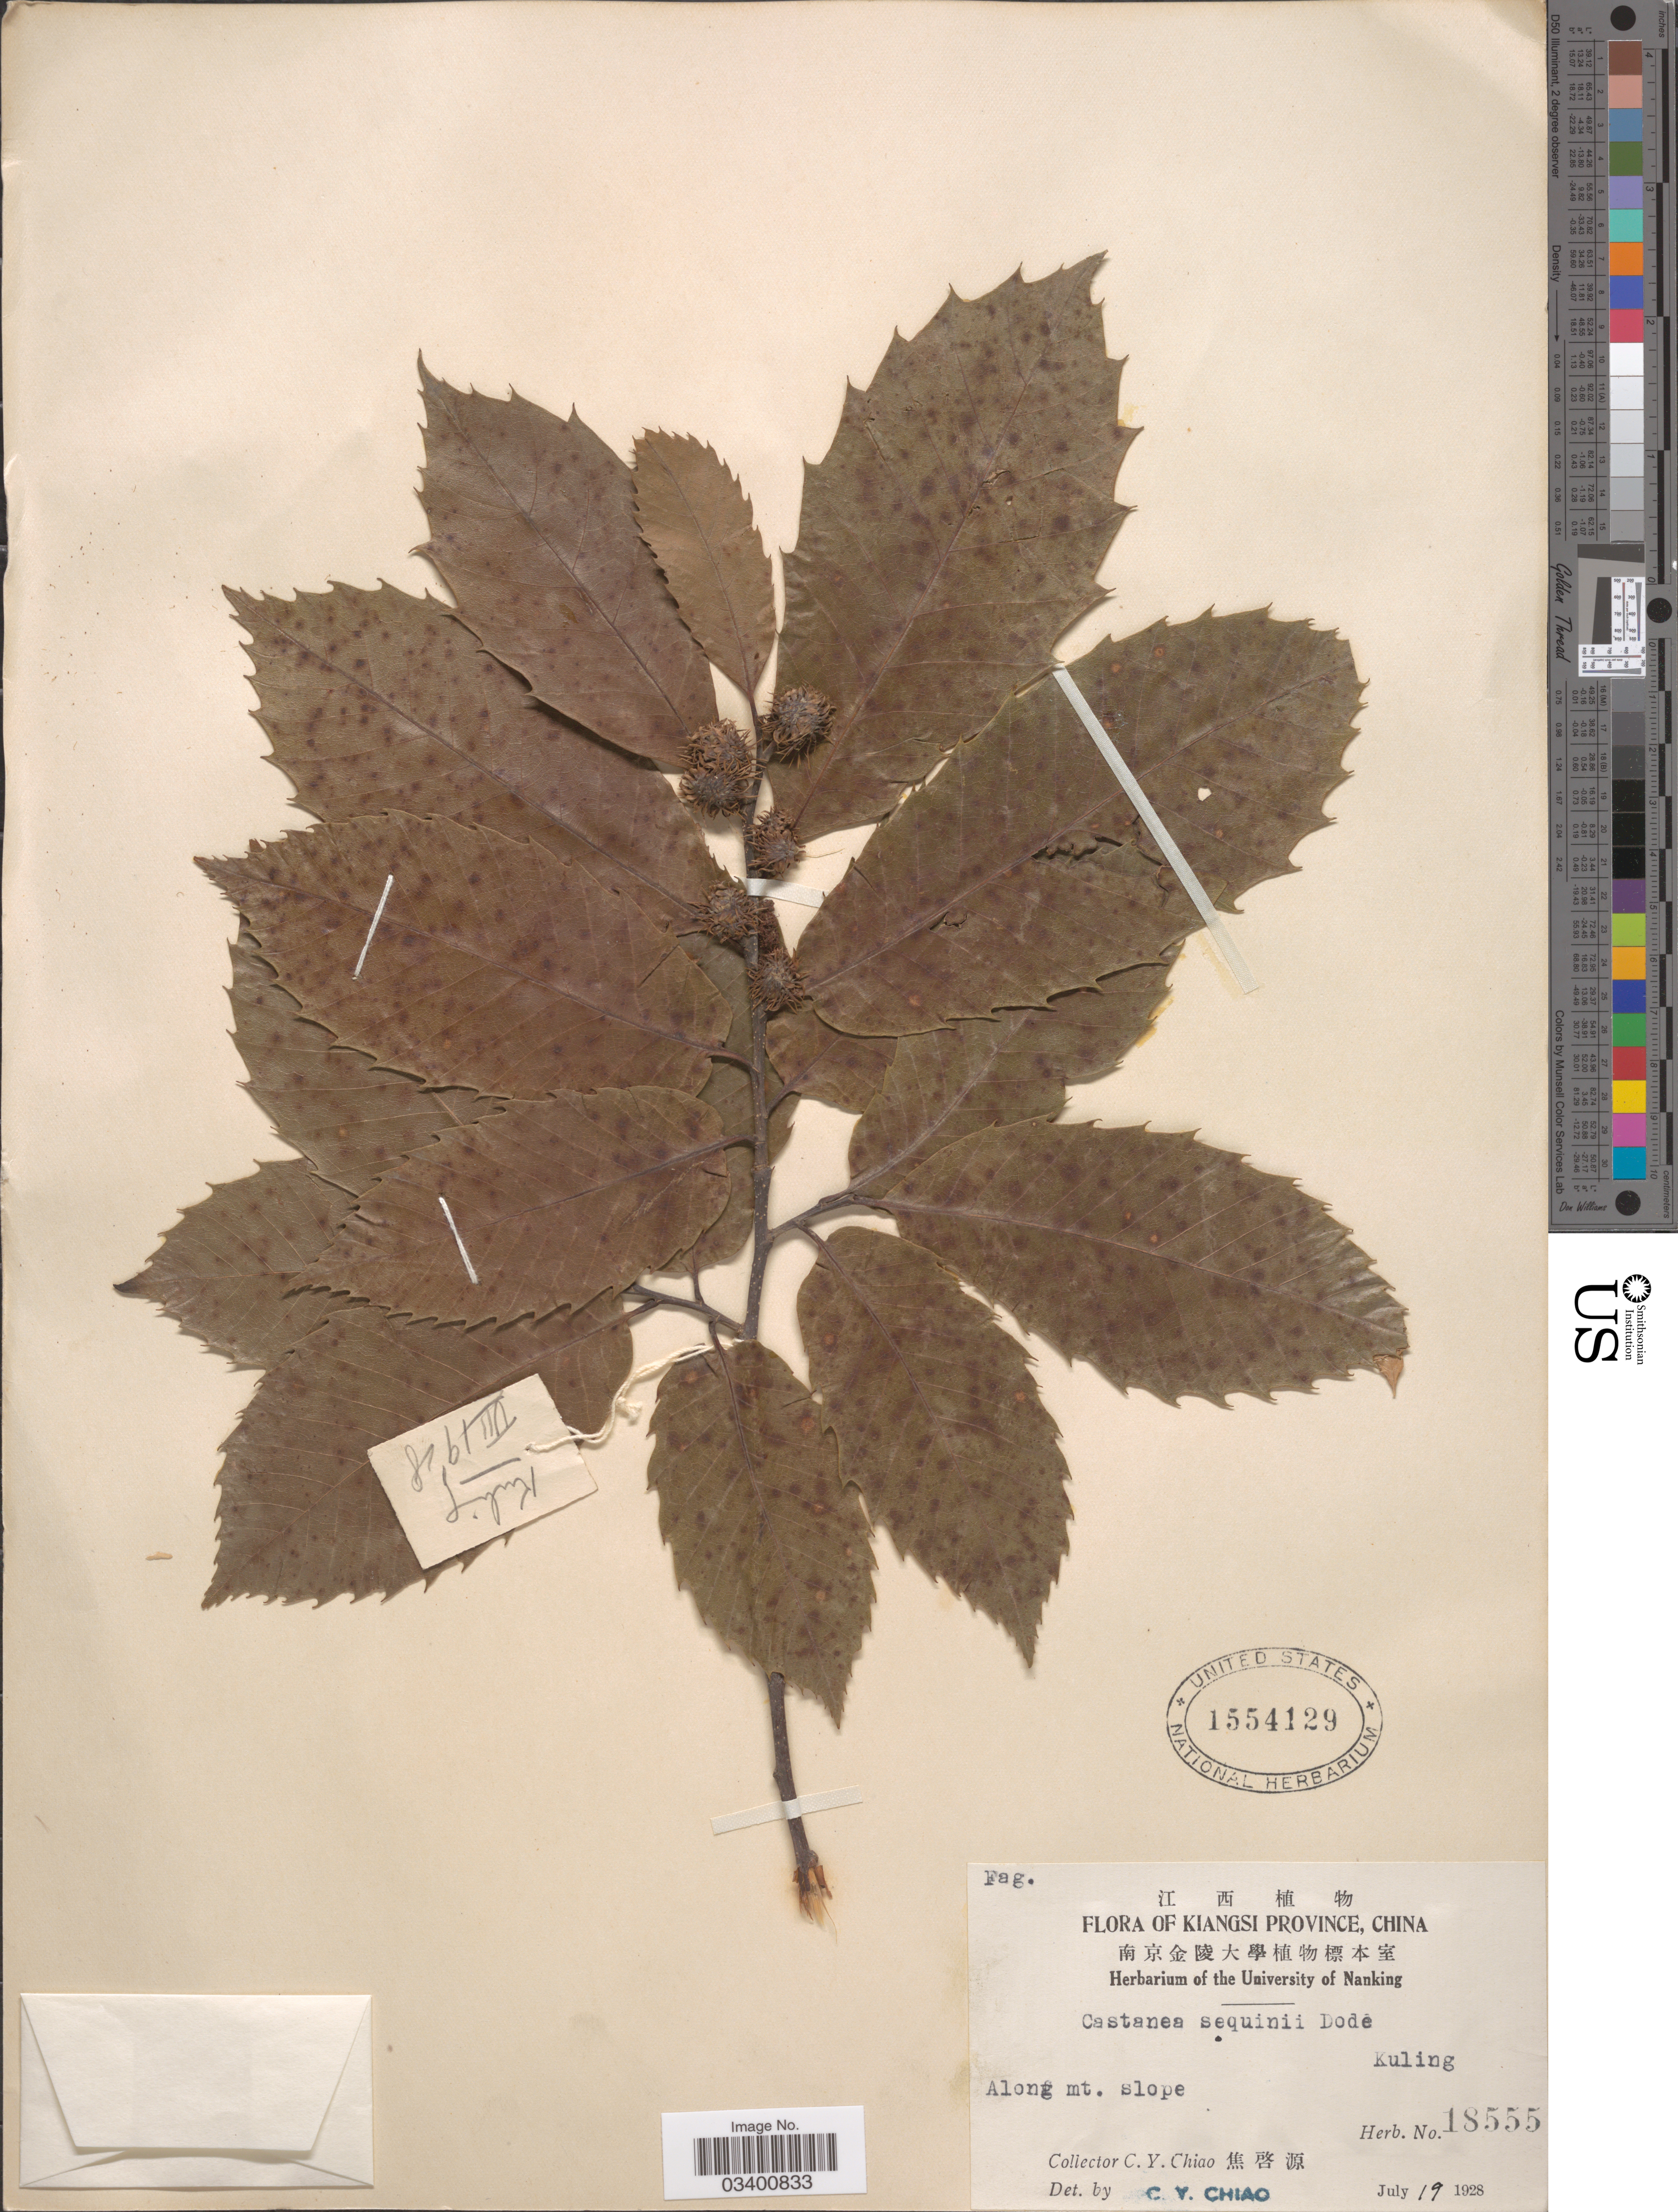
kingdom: Plantae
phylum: Tracheophyta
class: Magnoliopsida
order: Fagales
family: Fagaceae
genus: Castanea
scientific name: Castanea seguinii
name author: Dode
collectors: C. Y. Chiao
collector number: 18555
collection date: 1928-07-19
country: China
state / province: Jiangxi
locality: Kiangsi Province. Kuling. Along mt. slope.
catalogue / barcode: US 1554129